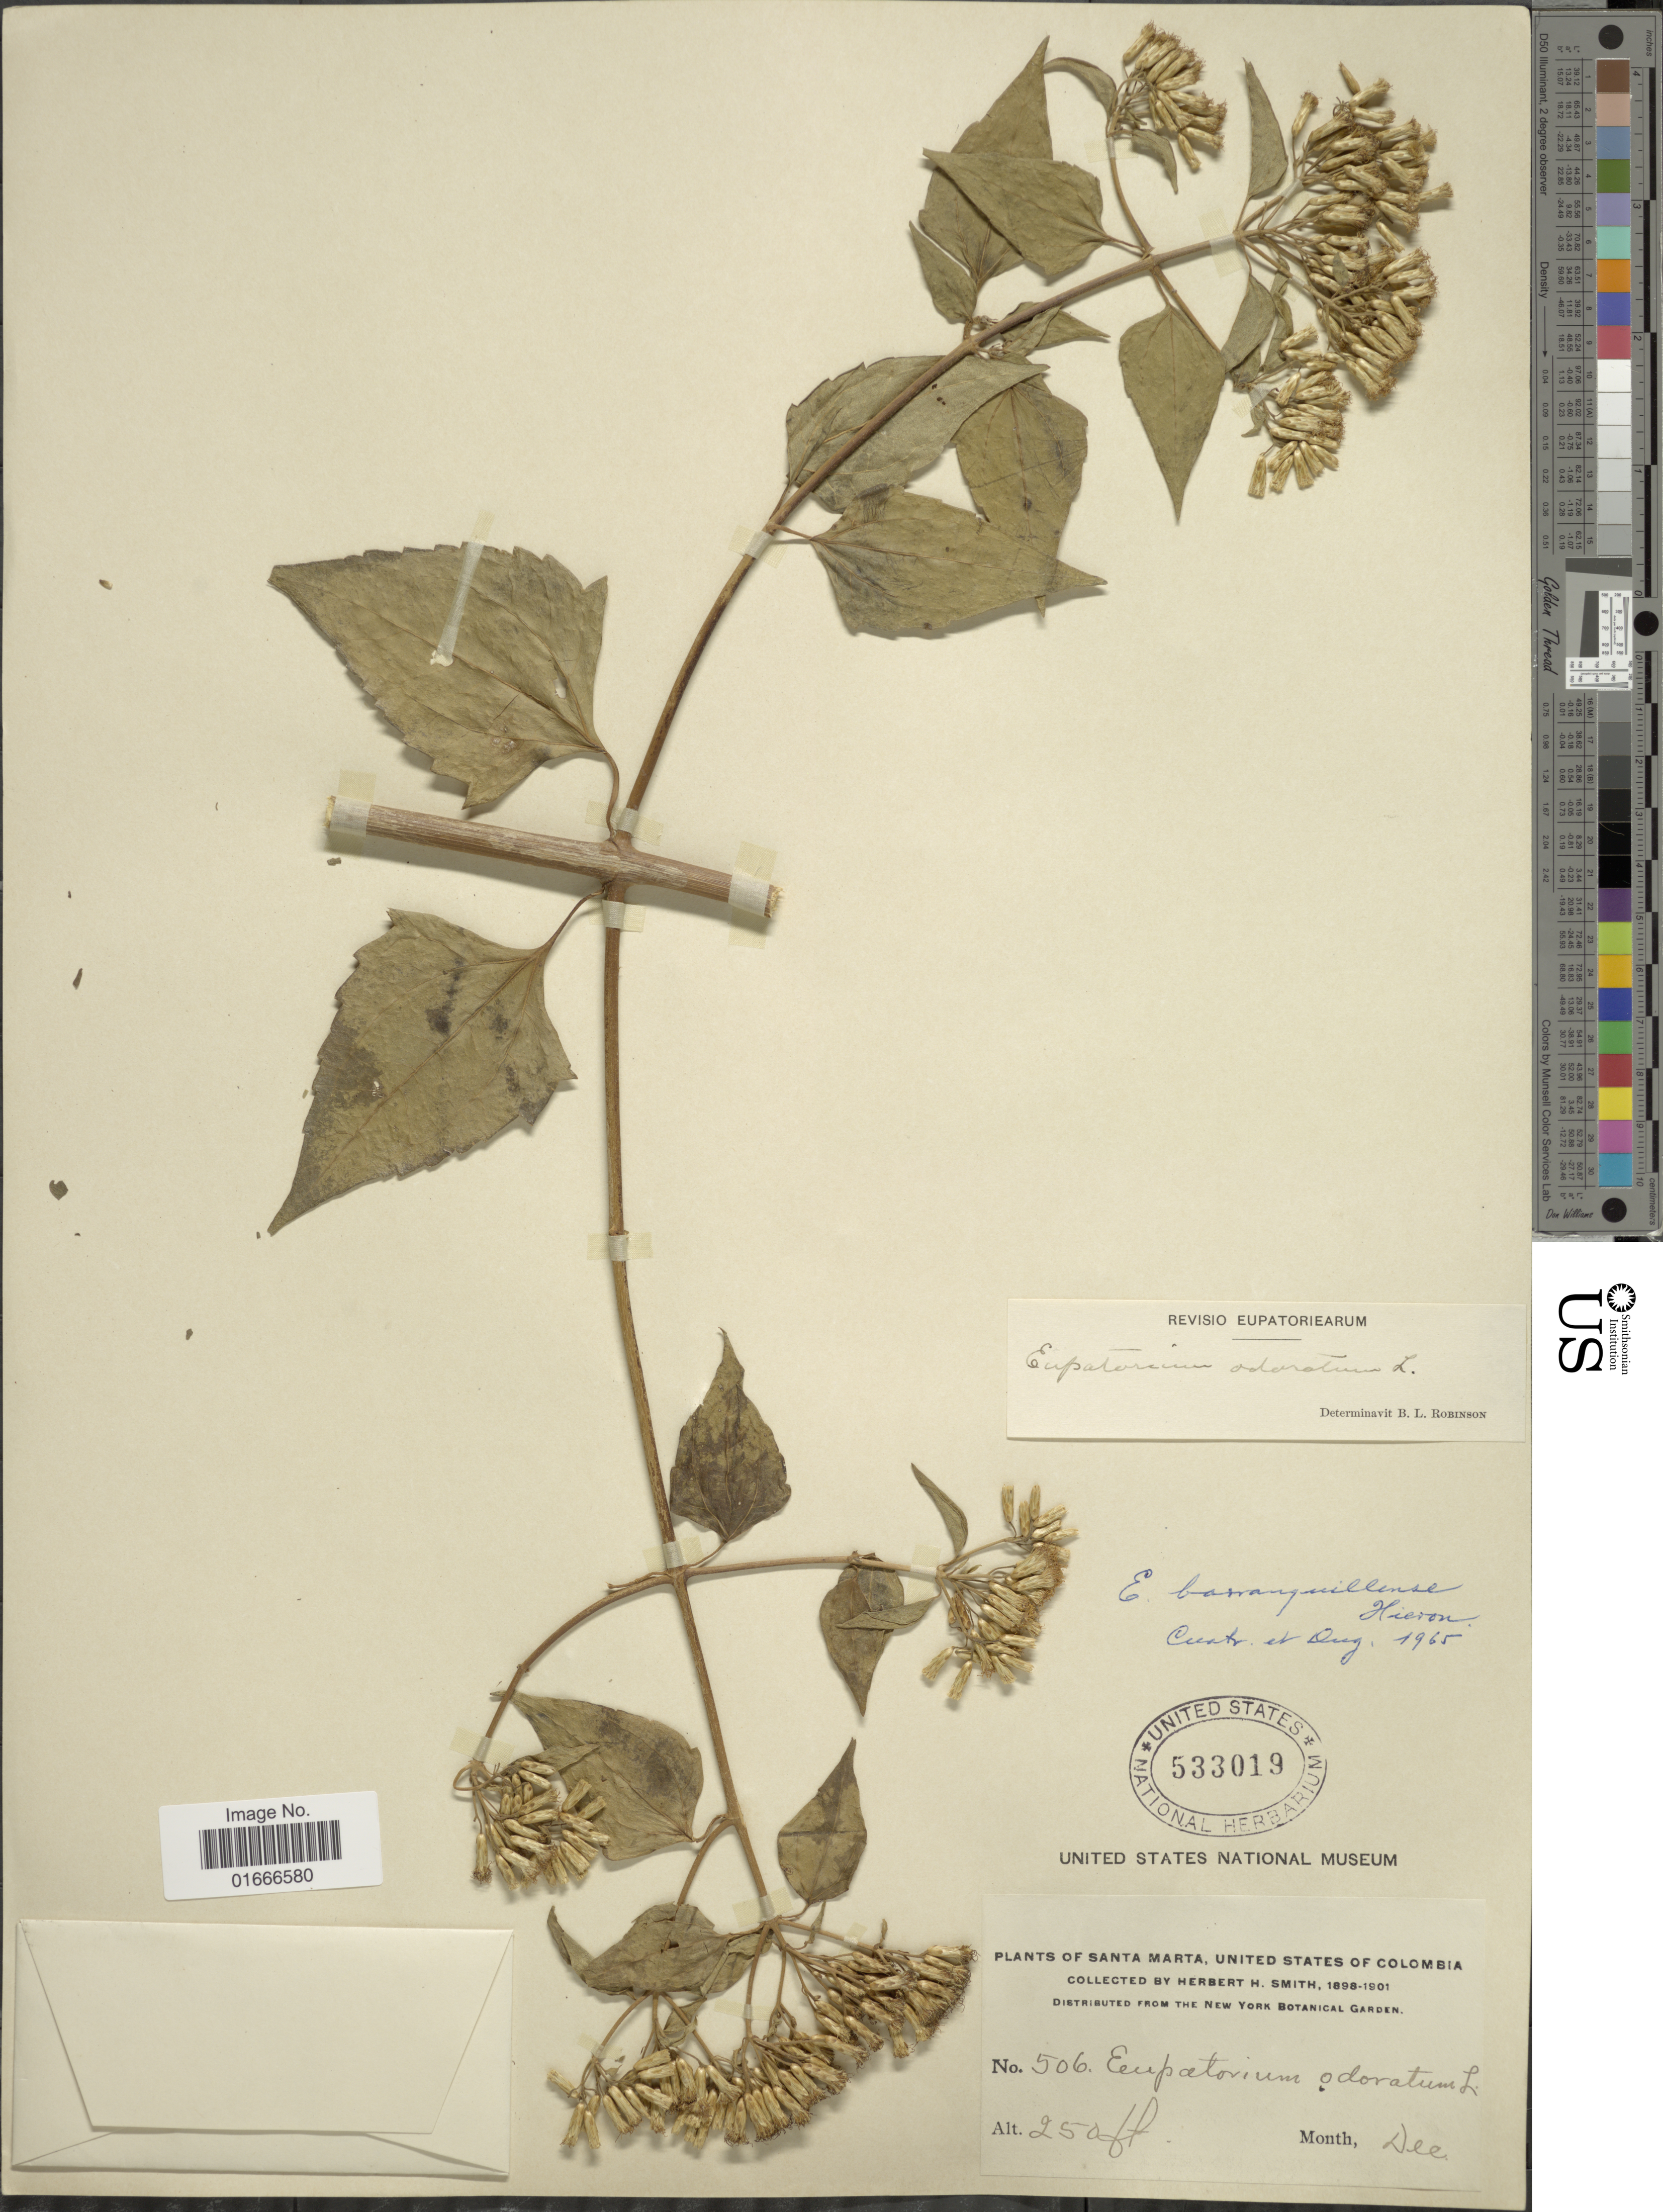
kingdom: Plantae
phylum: Tracheophyta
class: Magnoliopsida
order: Asterales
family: Asteraceae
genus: Chromolaena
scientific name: Chromolaena barranquillensis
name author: (Hieron.) R.M. King & H. Rob.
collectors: Herbert H. Smith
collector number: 506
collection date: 1898-12/1901-12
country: Colombia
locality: Santa Marta, United Stated of Colombia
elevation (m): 76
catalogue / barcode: US 533019